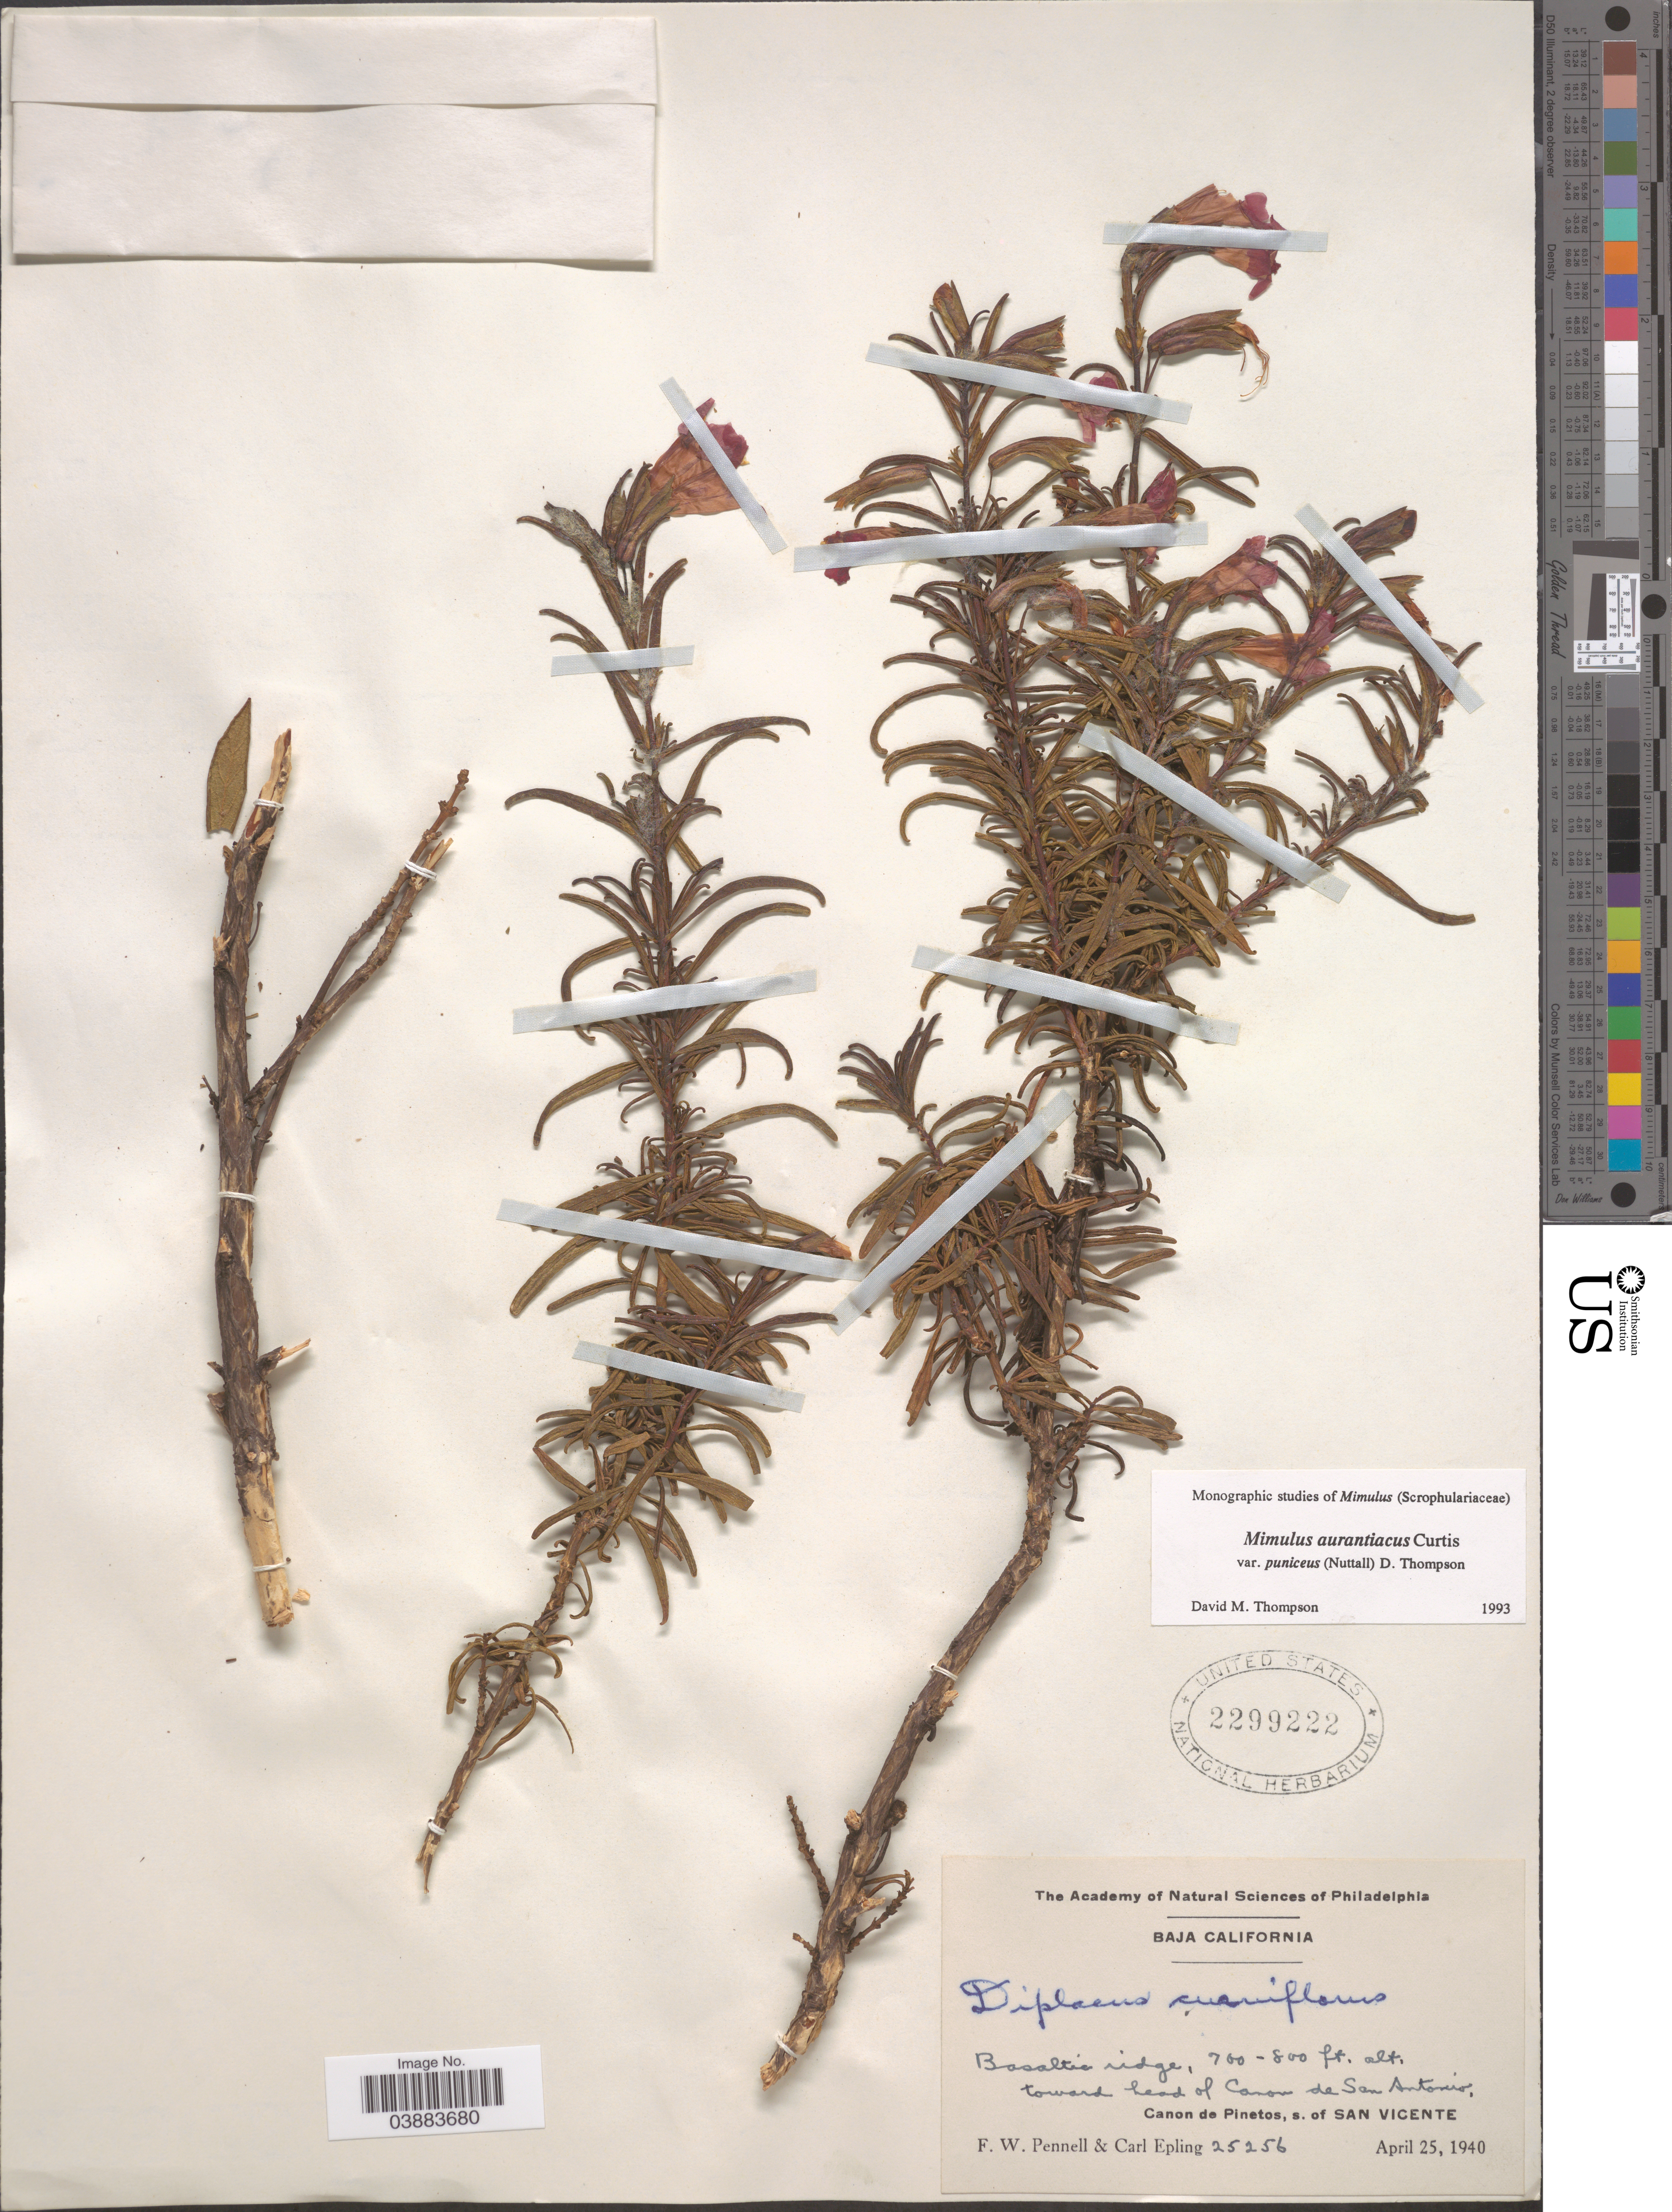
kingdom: Plantae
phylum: Tracheophyta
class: Magnoliopsida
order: Lamiales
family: Phrymaceae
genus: Diplacus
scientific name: Diplacus aurantiacus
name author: (Curtis) Jeps.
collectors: F. W. Pennell & C. C. Epling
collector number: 25256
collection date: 1940-04-25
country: Mexico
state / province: Baja California Norte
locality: Basaltic ridge, toward head of Canon de San Antonio. Canon de Pinetos, s. of San Vicente.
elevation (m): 213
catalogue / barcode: US 2299222